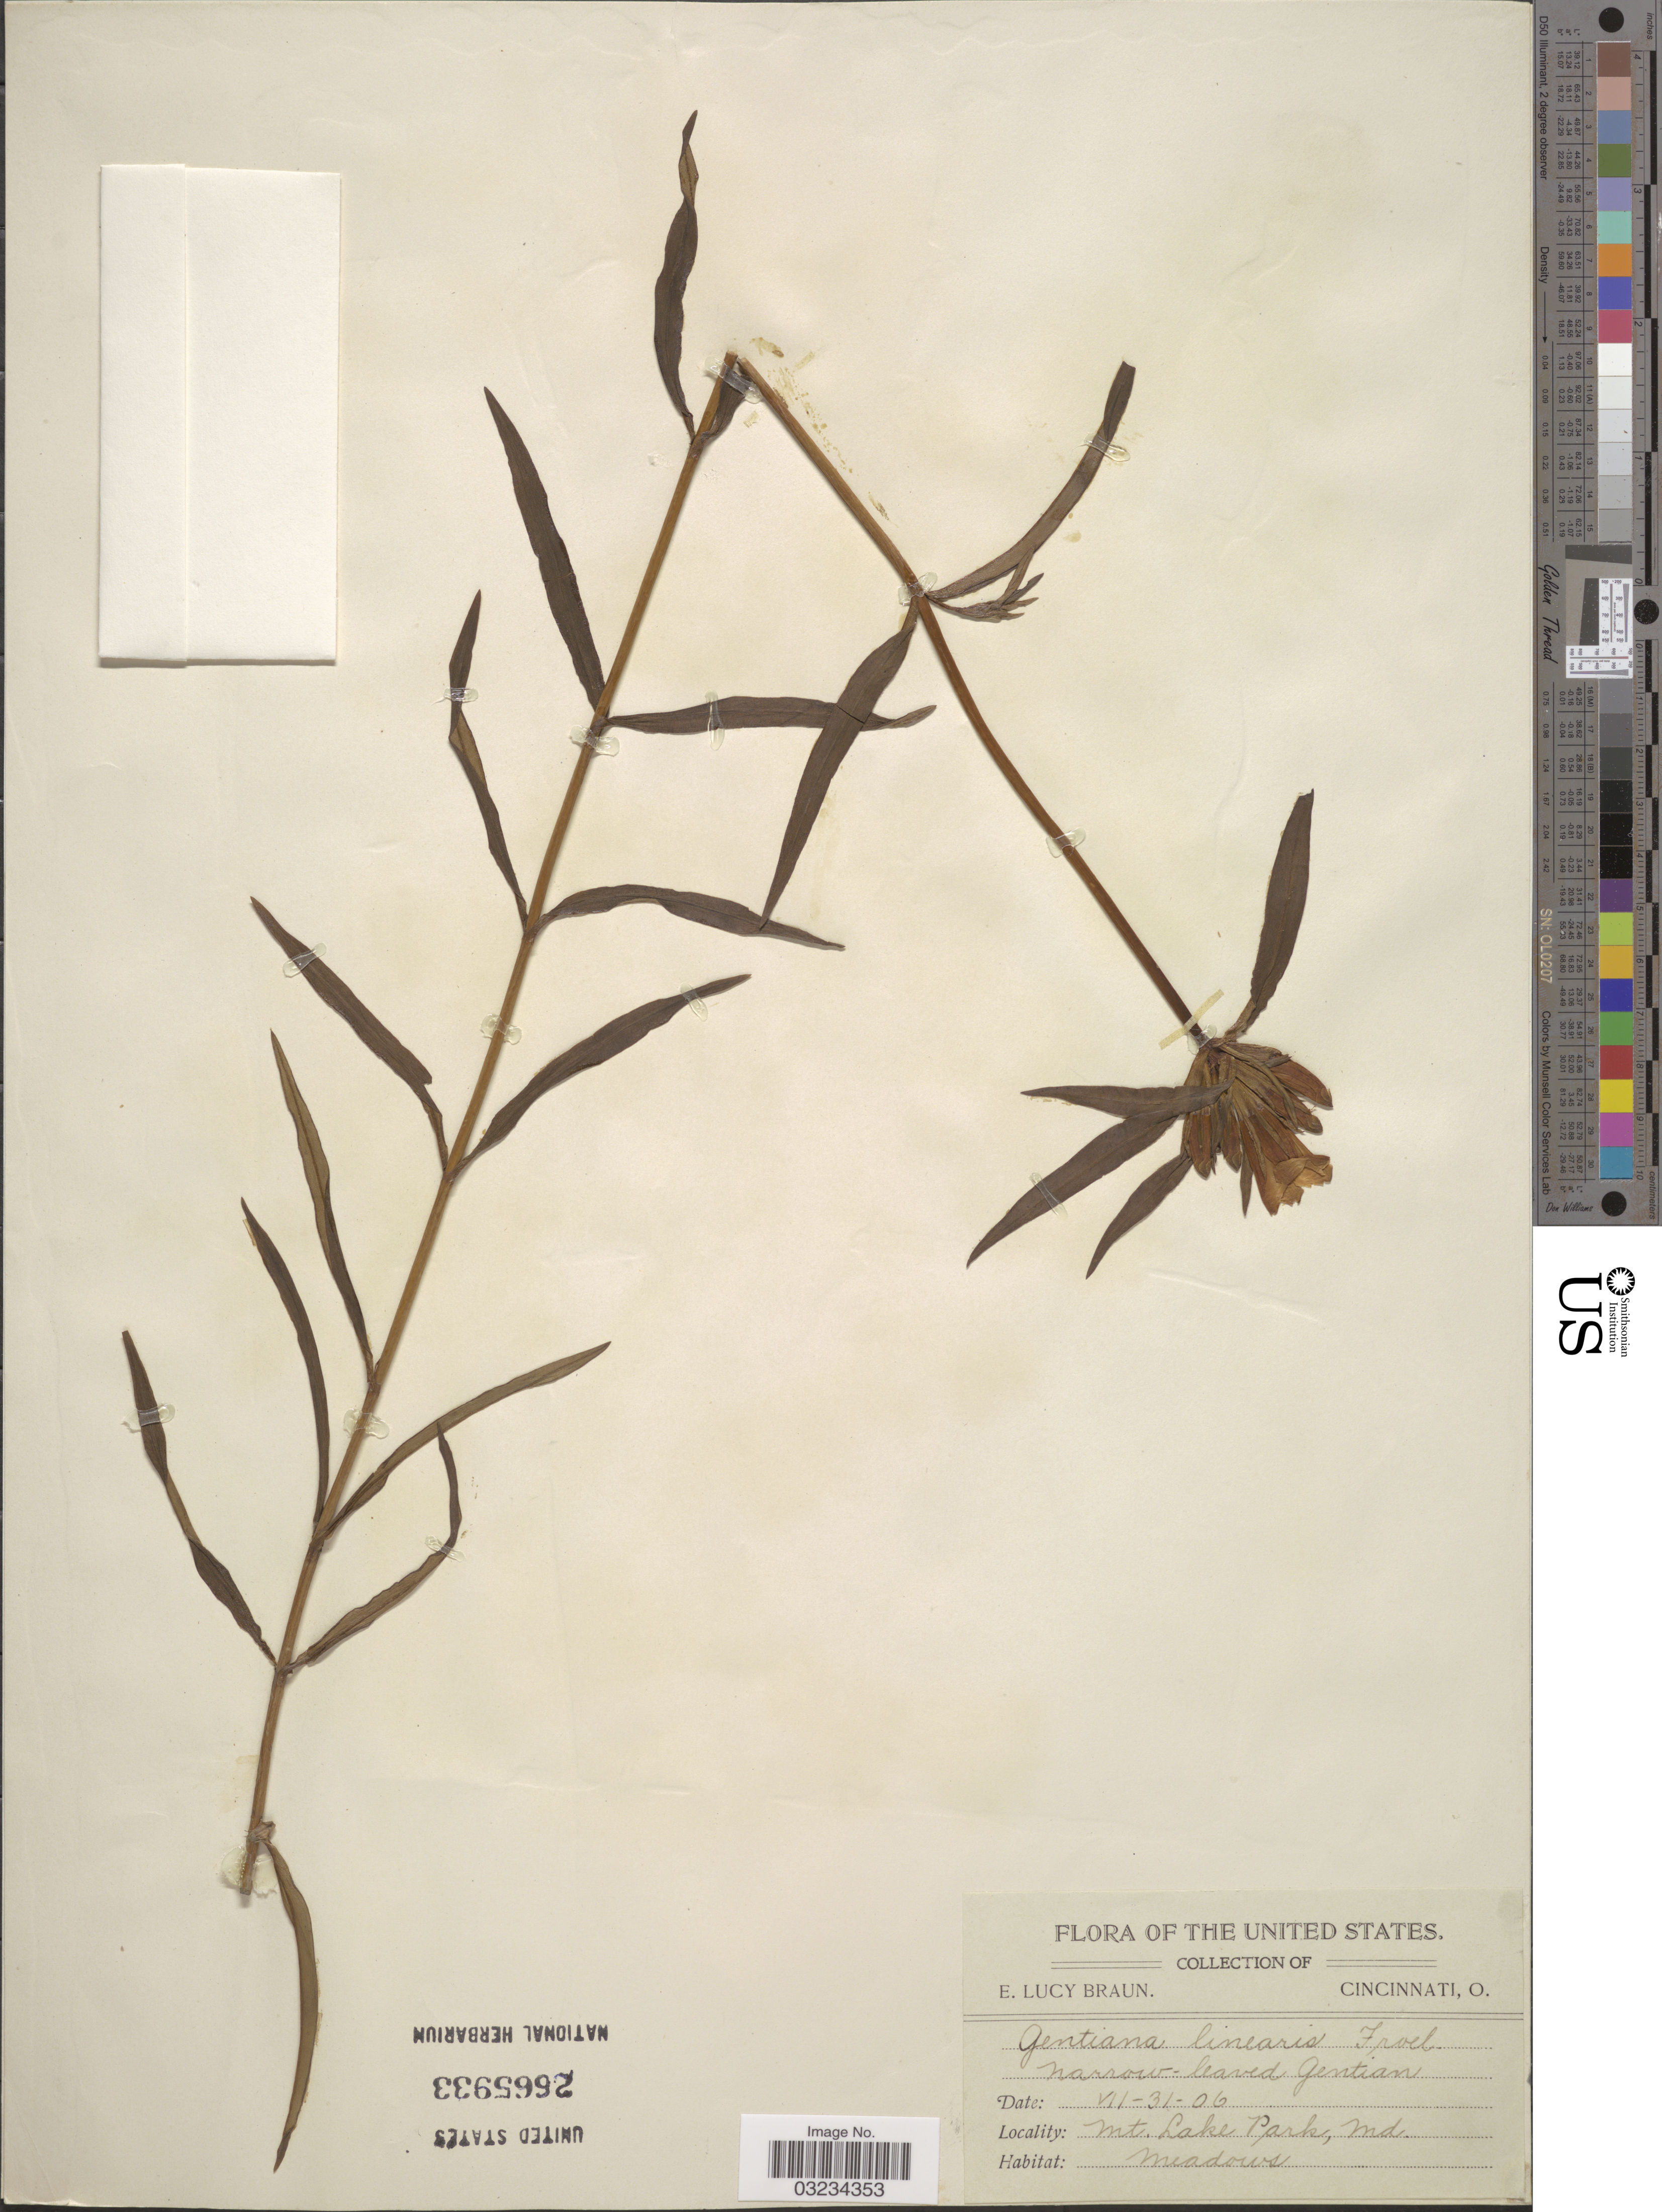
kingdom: Plantae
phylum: Tracheophyta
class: Magnoliopsida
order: Gentianales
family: Gentianaceae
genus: Gentiana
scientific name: Gentiana linearis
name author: Froel.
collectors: E. Braun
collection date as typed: Transcribed d/m/y: 31/7/6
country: United States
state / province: Maryland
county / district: Garrett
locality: Mt. Lake Park.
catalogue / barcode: US 2665933